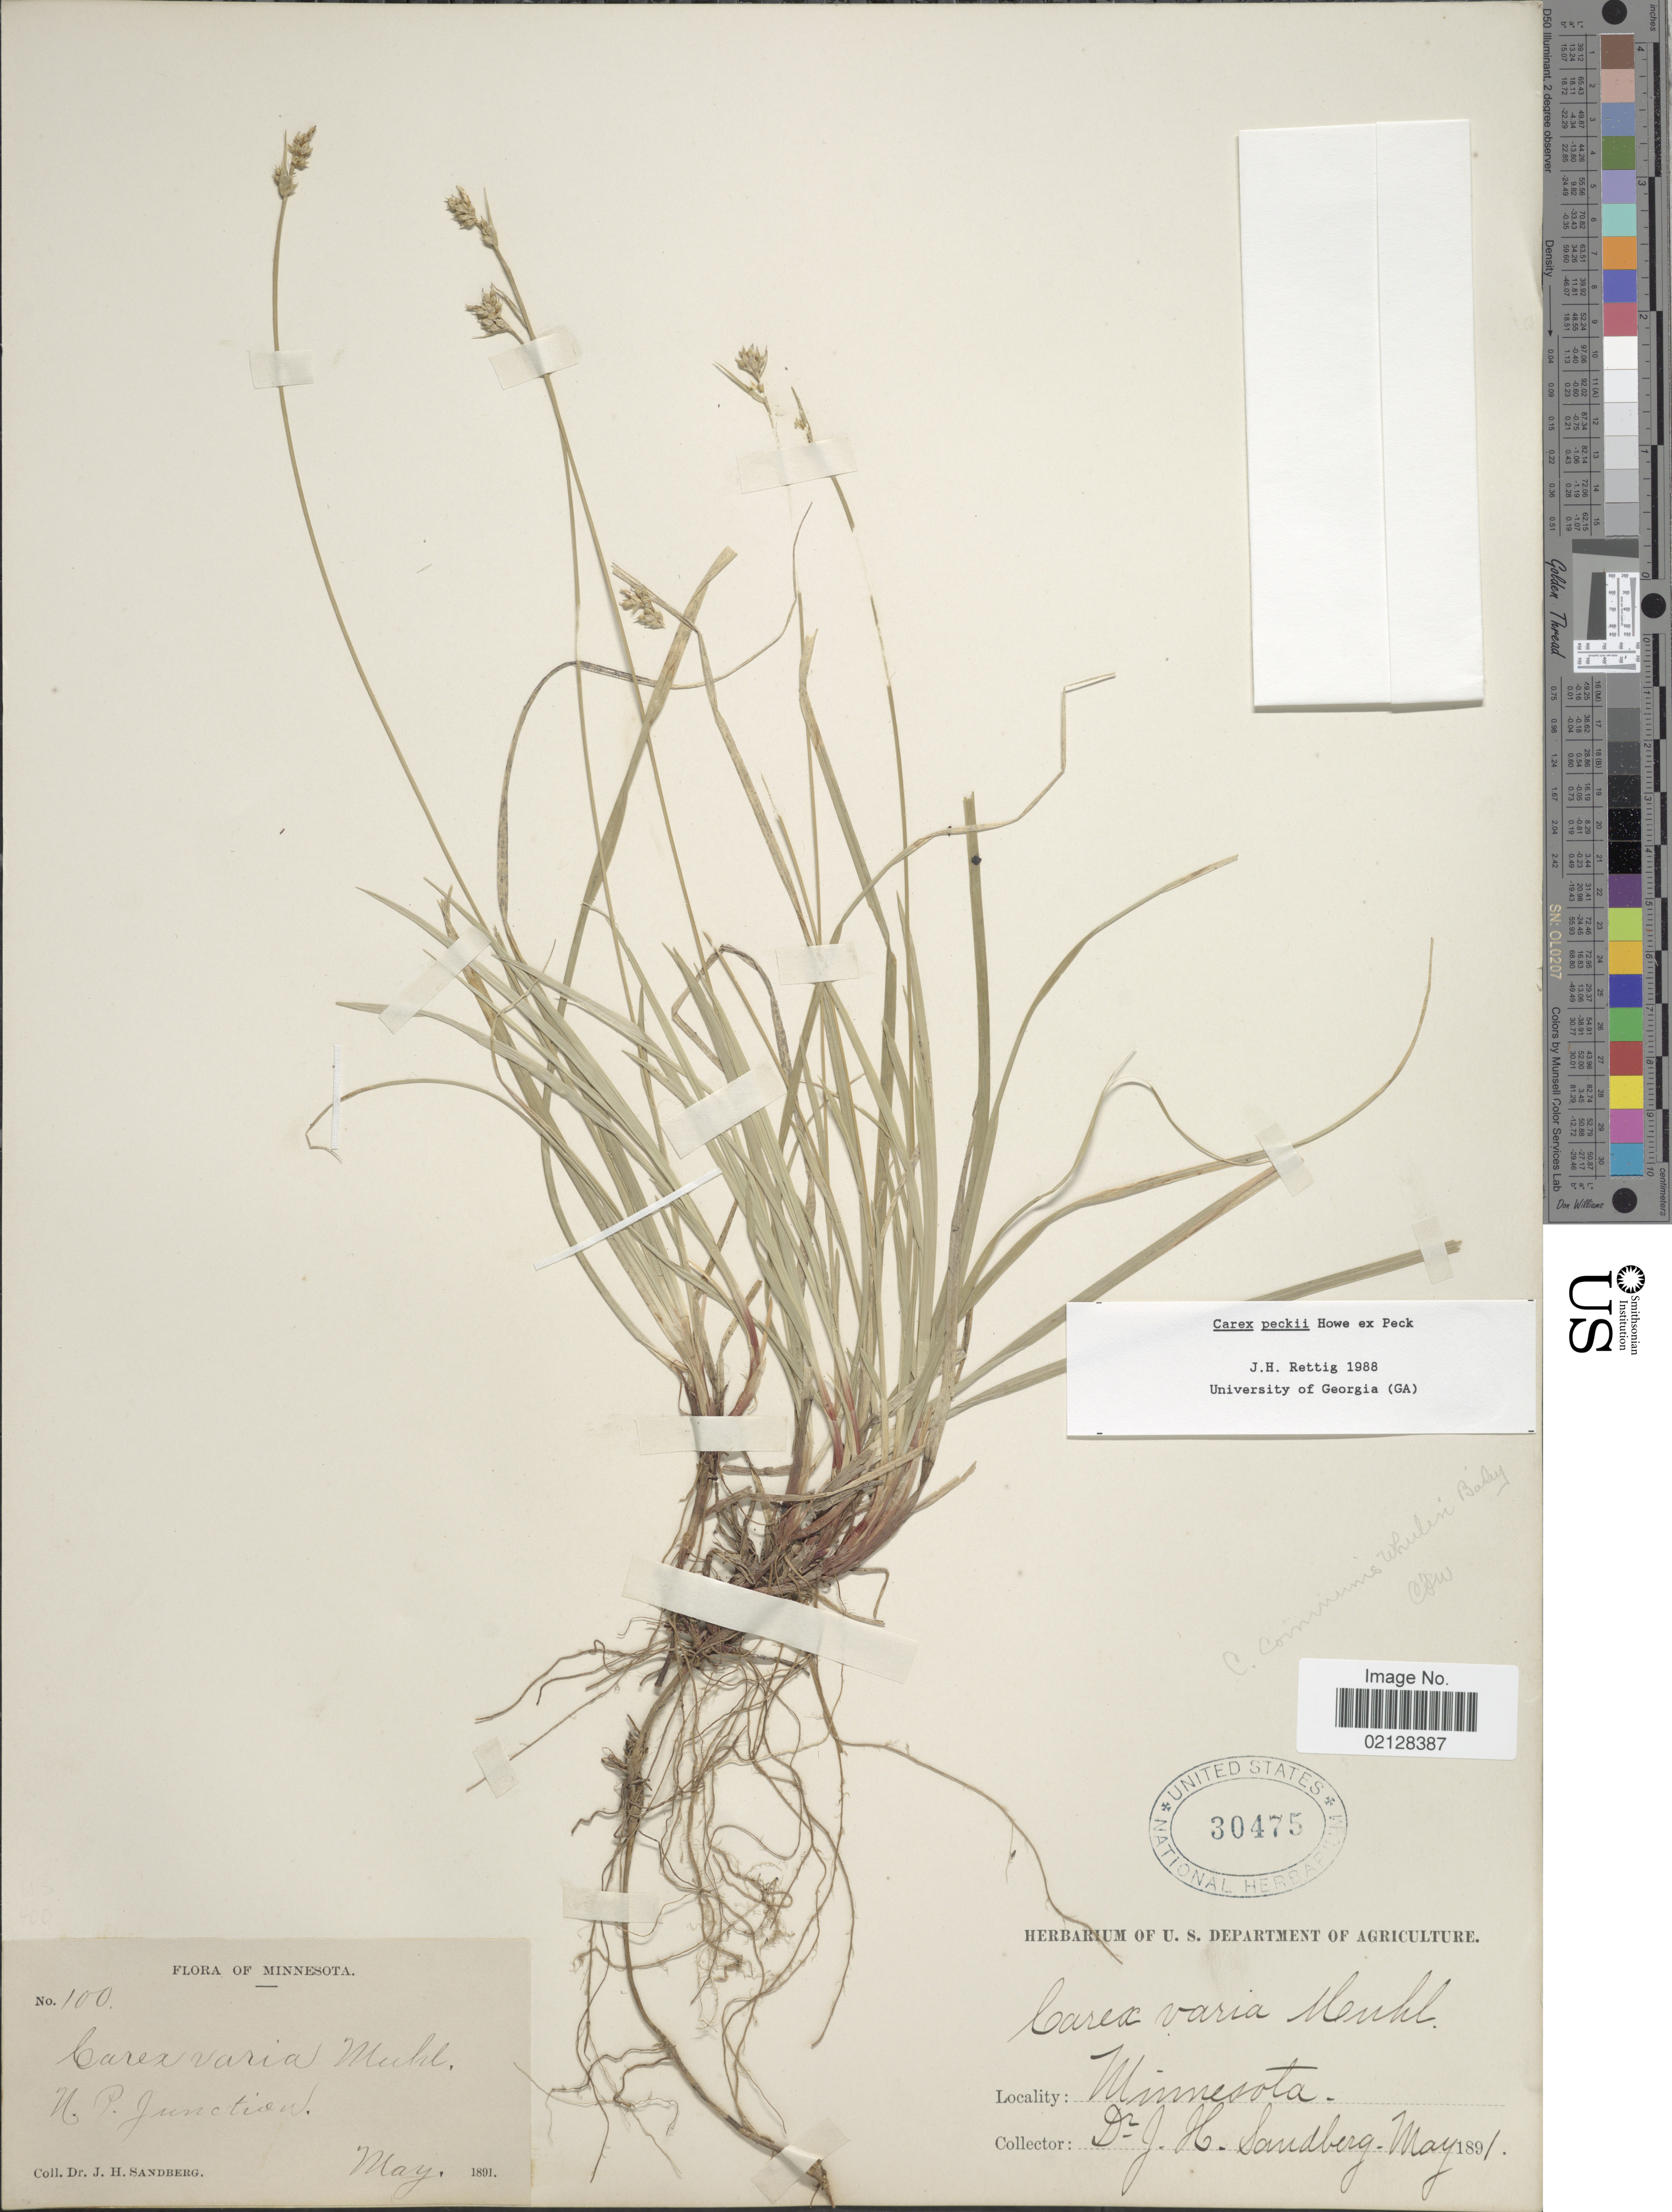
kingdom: Plantae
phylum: Tracheophyta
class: Liliopsida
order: Poales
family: Cyperaceae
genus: Carex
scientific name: Carex peckii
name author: Howe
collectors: J. H. Sandberg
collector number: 100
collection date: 1891-05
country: United States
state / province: Minnesota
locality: N. P. Junction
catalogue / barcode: US 30475